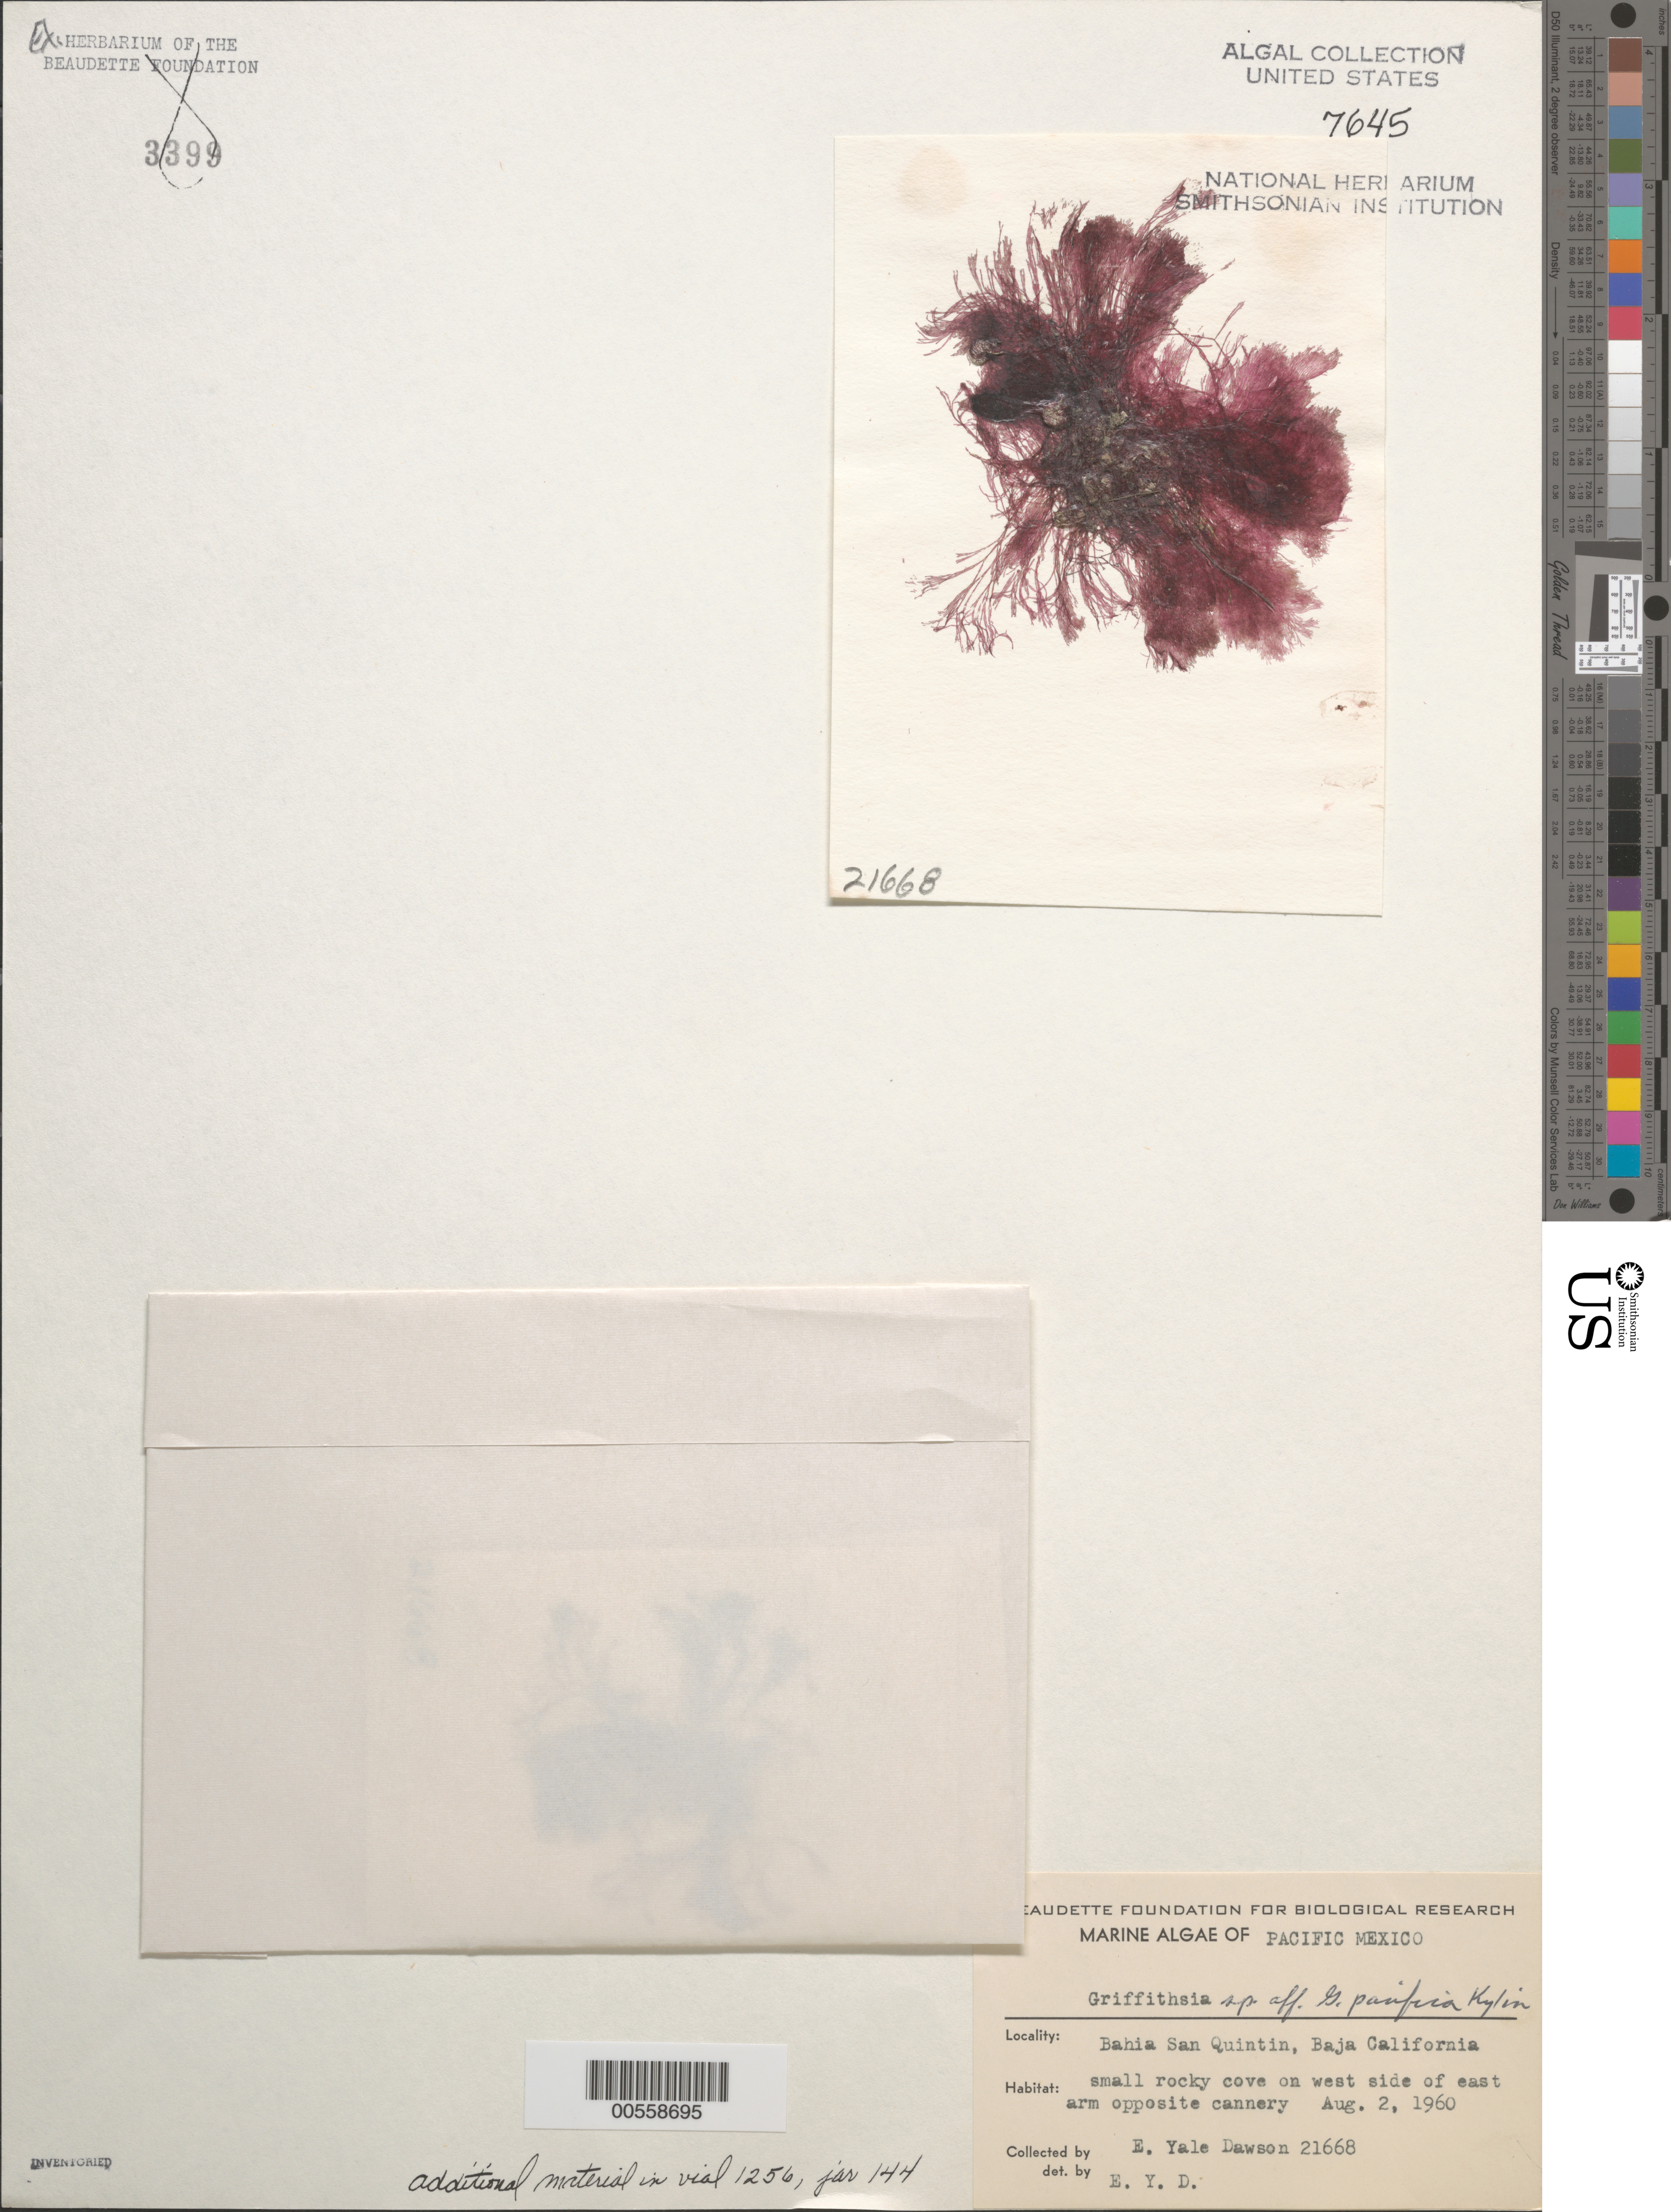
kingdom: Plantae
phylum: Rhodophyta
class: Florideophyceae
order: Ceramiales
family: Wrangeliaceae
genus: Griffithsia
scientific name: Griffithsia pacifica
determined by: Dawson, E. Y.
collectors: E. Y. Dawson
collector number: EYD 21668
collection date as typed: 02 Aug 1960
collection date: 1960-08-02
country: Mexico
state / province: Baja California Norte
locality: Bahia San Quintin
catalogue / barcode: US 7645